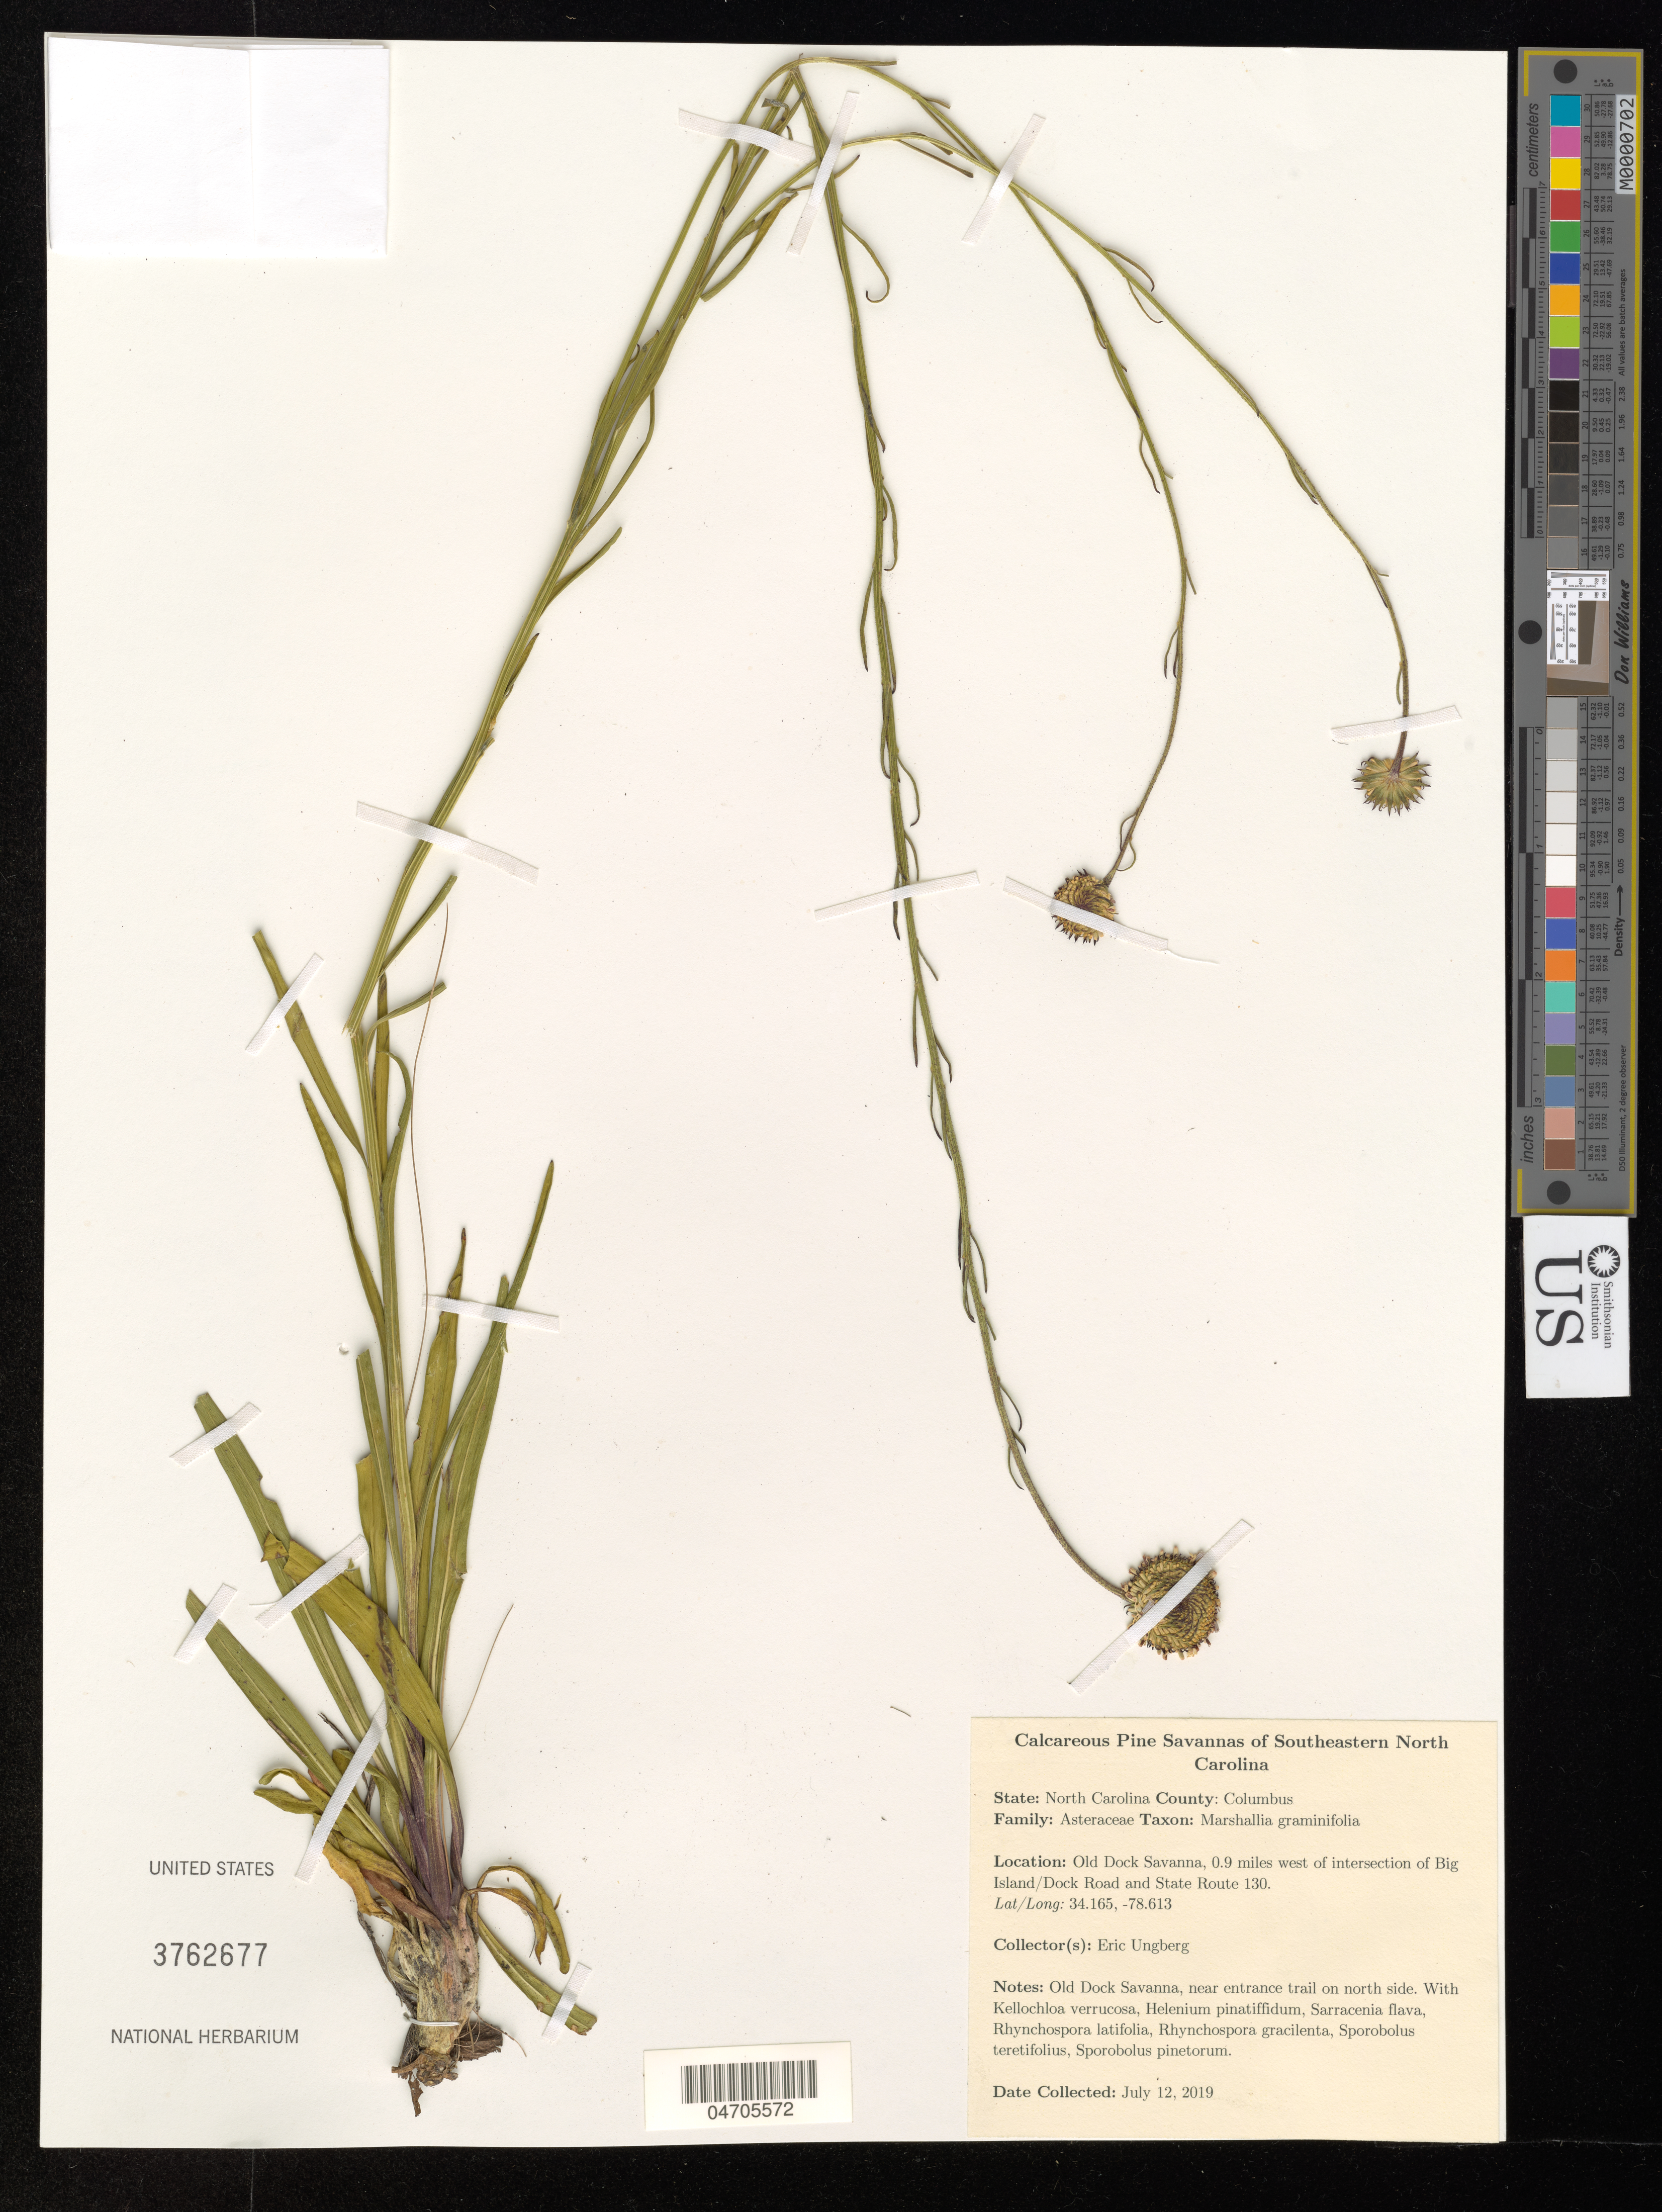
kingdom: Plantae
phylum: Tracheophyta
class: Magnoliopsida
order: Asterales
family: Asteraceae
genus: Marshallia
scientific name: Marshallia graminifolia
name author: (Walter) Small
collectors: E. Ungberg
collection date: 2019-07-12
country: United States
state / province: North Carolina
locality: Calcareous Pine Savanna of Southeastern North Carolina. County: Columbus. Old Dock Savanna, 0.9 miles west of intersection of Big Island/Dock Road and State Route 130. Old Dock Savanna, near entrance trail on north side.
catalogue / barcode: US 3762677